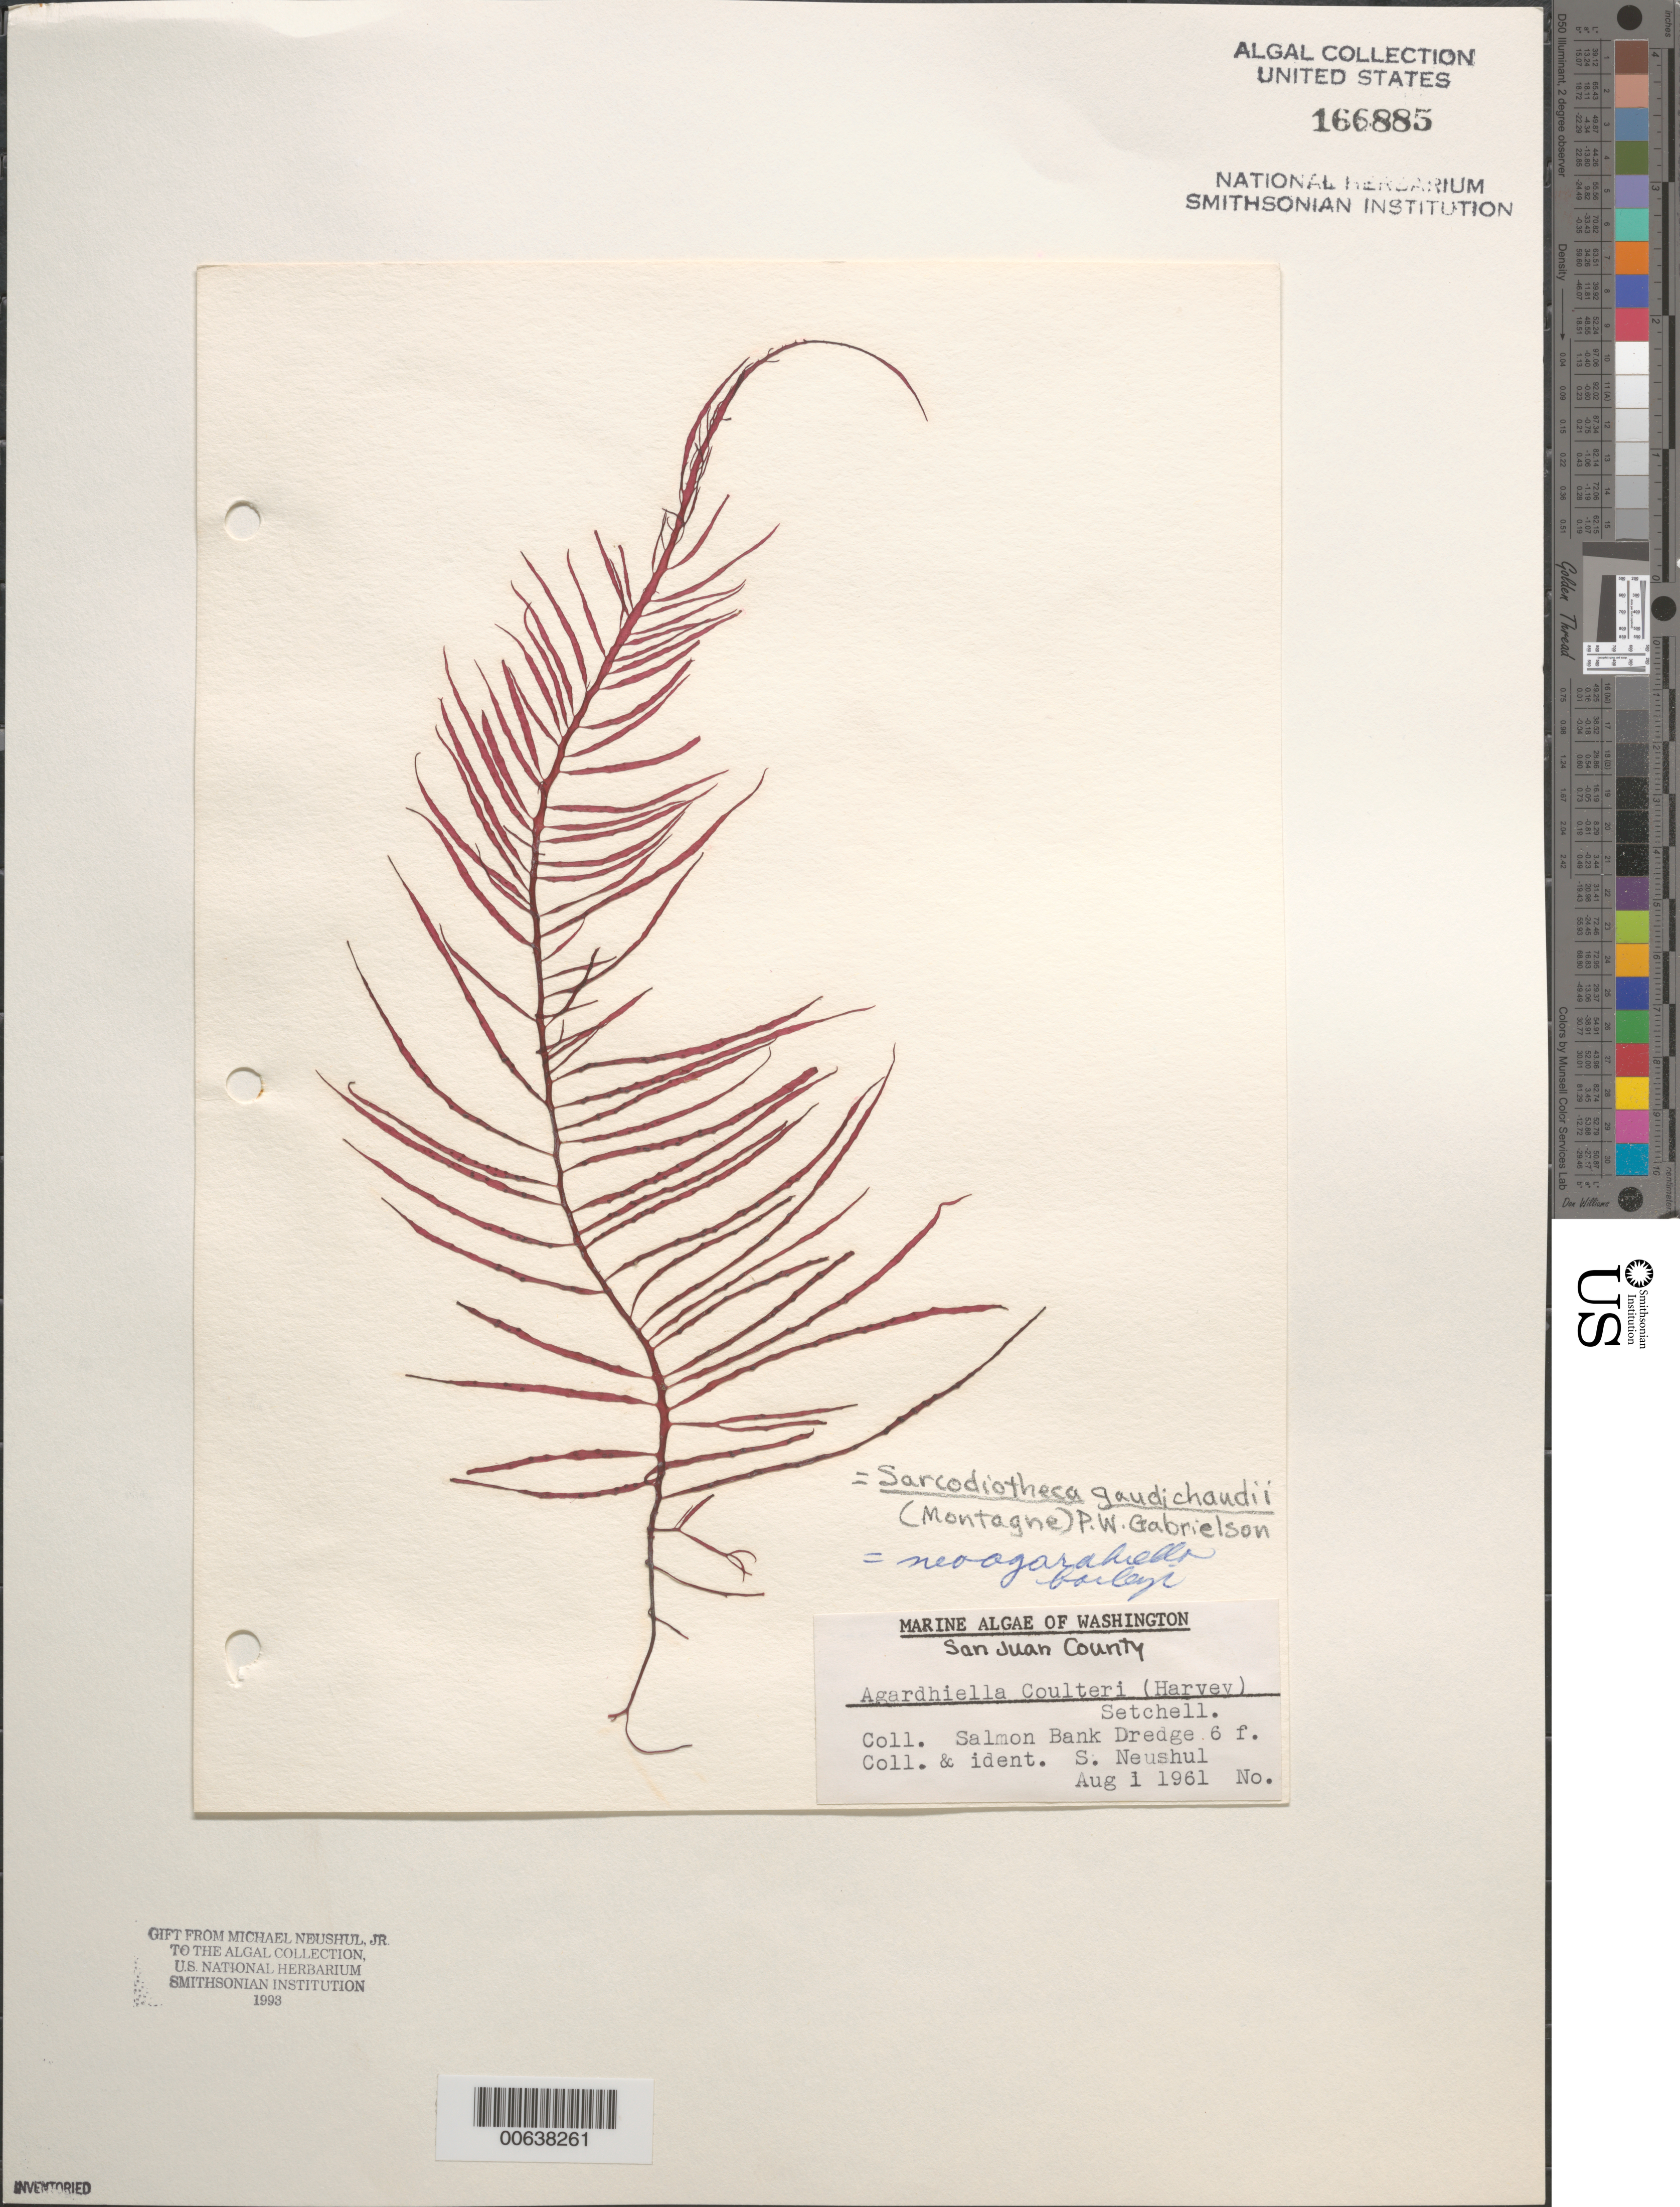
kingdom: Plantae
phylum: Rhodophyta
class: Florideophyceae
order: Gigartinales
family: Solieriaceae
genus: Sarcodiotheca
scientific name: Sarcodiotheca gaudichaudii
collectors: S. Neushul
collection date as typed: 01 Aug 1961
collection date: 1961-08-01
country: United States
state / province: Washington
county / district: San Juan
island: San Juan Island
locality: Salmon Bank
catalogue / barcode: US 166885